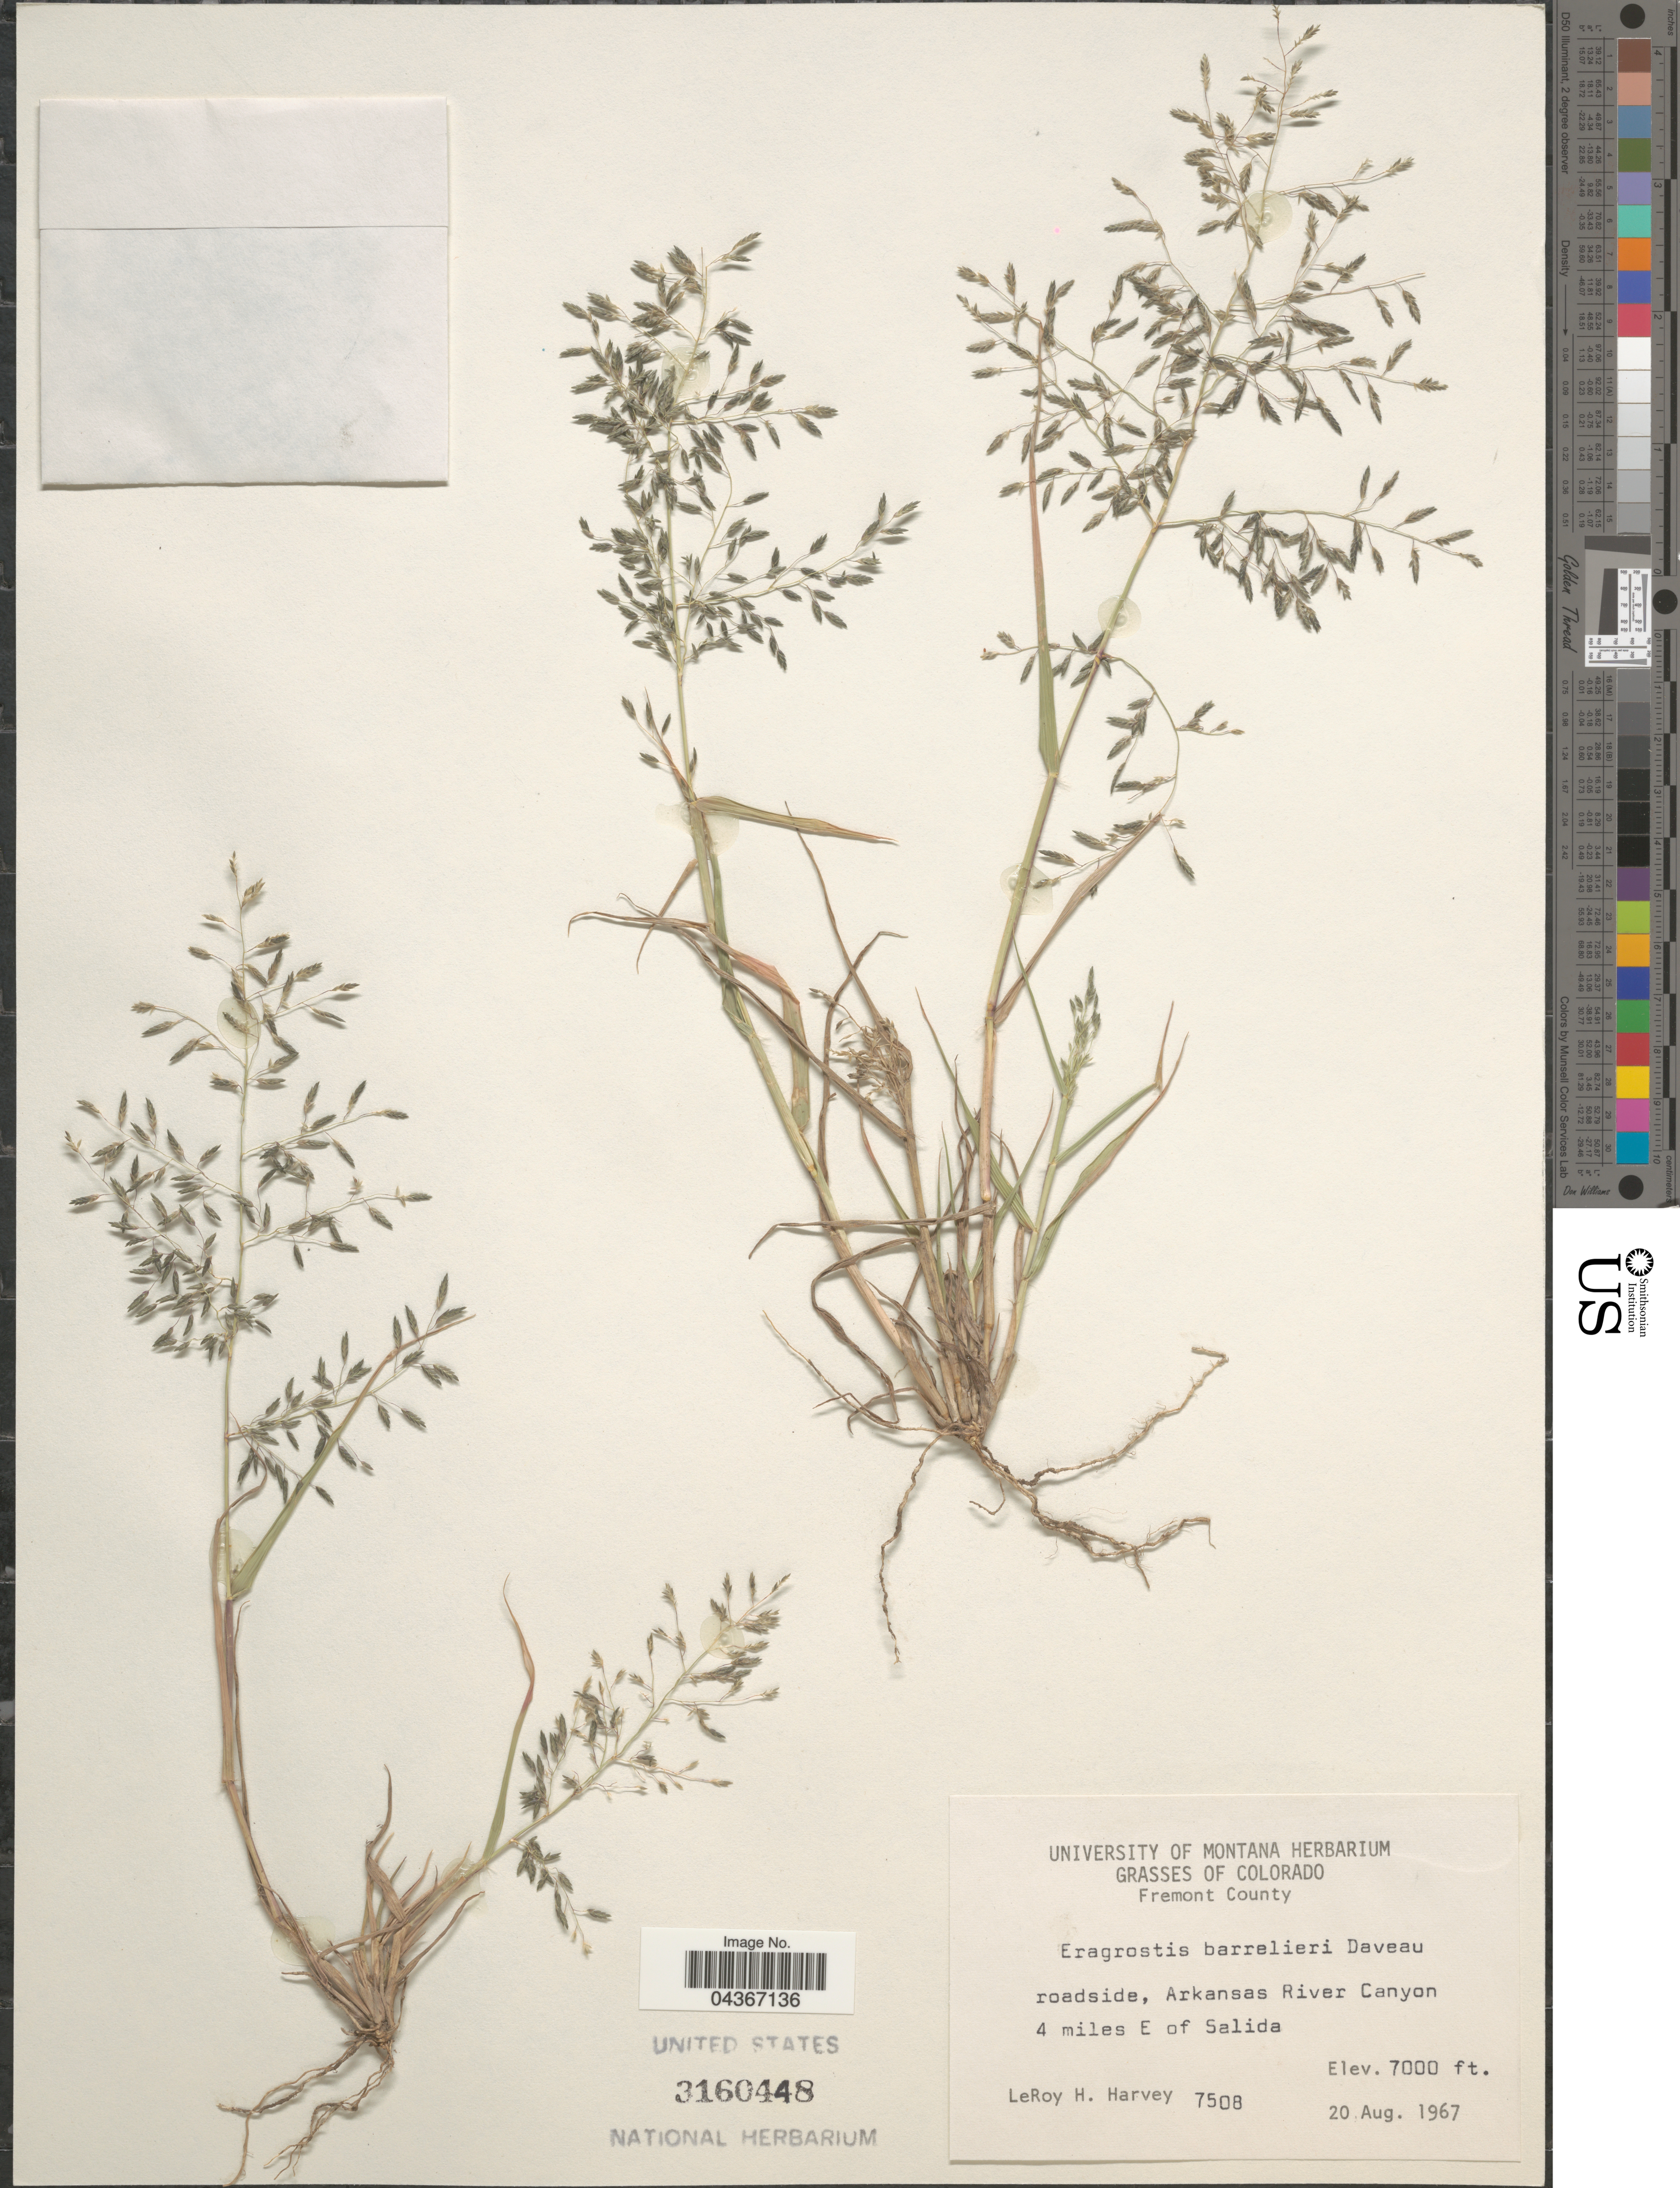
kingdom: Plantae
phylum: Tracheophyta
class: Liliopsida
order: Poales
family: Poaceae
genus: Eragrostis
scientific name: Eragrostis barrelieri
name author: Daveau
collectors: L. H. Harvey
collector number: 7508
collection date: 1967-08-20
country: United States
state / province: Colorado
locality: Fremont County. Roadside, Arkansas River Canyon 4 miles E of Salida.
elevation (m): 2134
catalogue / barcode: US 3160448